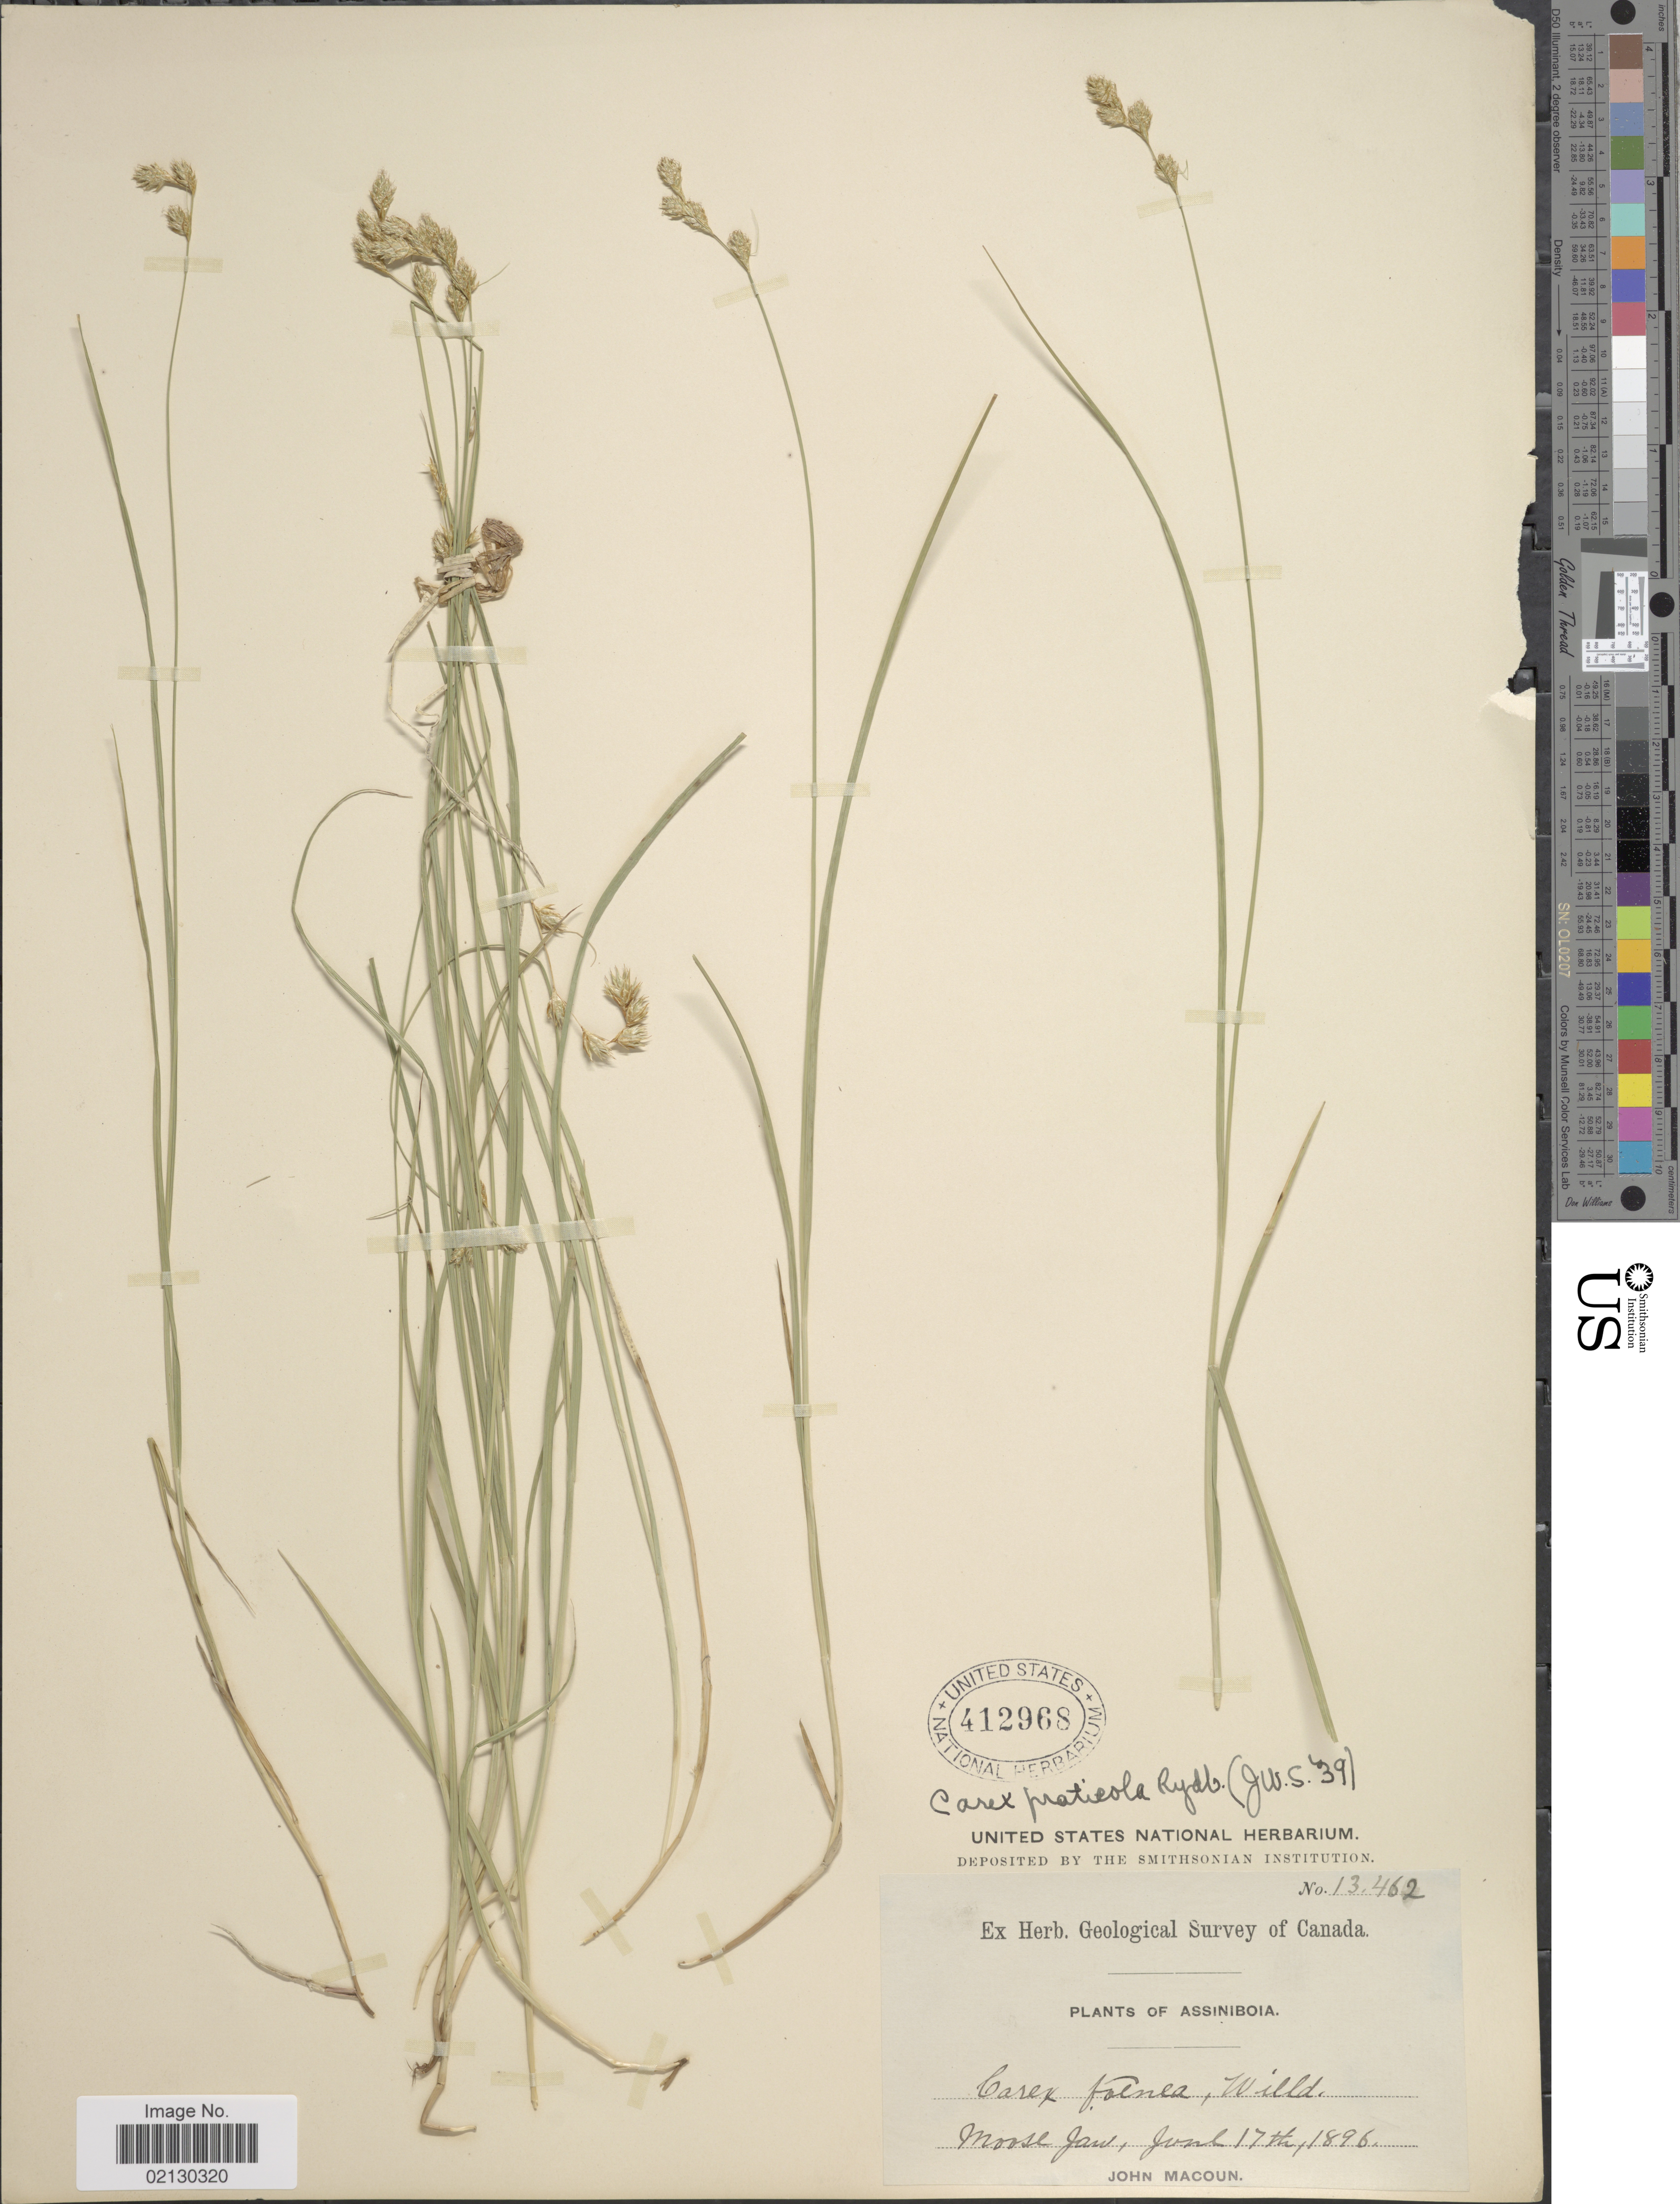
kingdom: Plantae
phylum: Tracheophyta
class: Liliopsida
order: Poales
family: Cyperaceae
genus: Carex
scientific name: Carex praticola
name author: Rydb.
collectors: J. Macoun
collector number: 13462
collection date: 1896-06-17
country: Canada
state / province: Saskatchewan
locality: Moose Jaw, Assiniboia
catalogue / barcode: US 412968